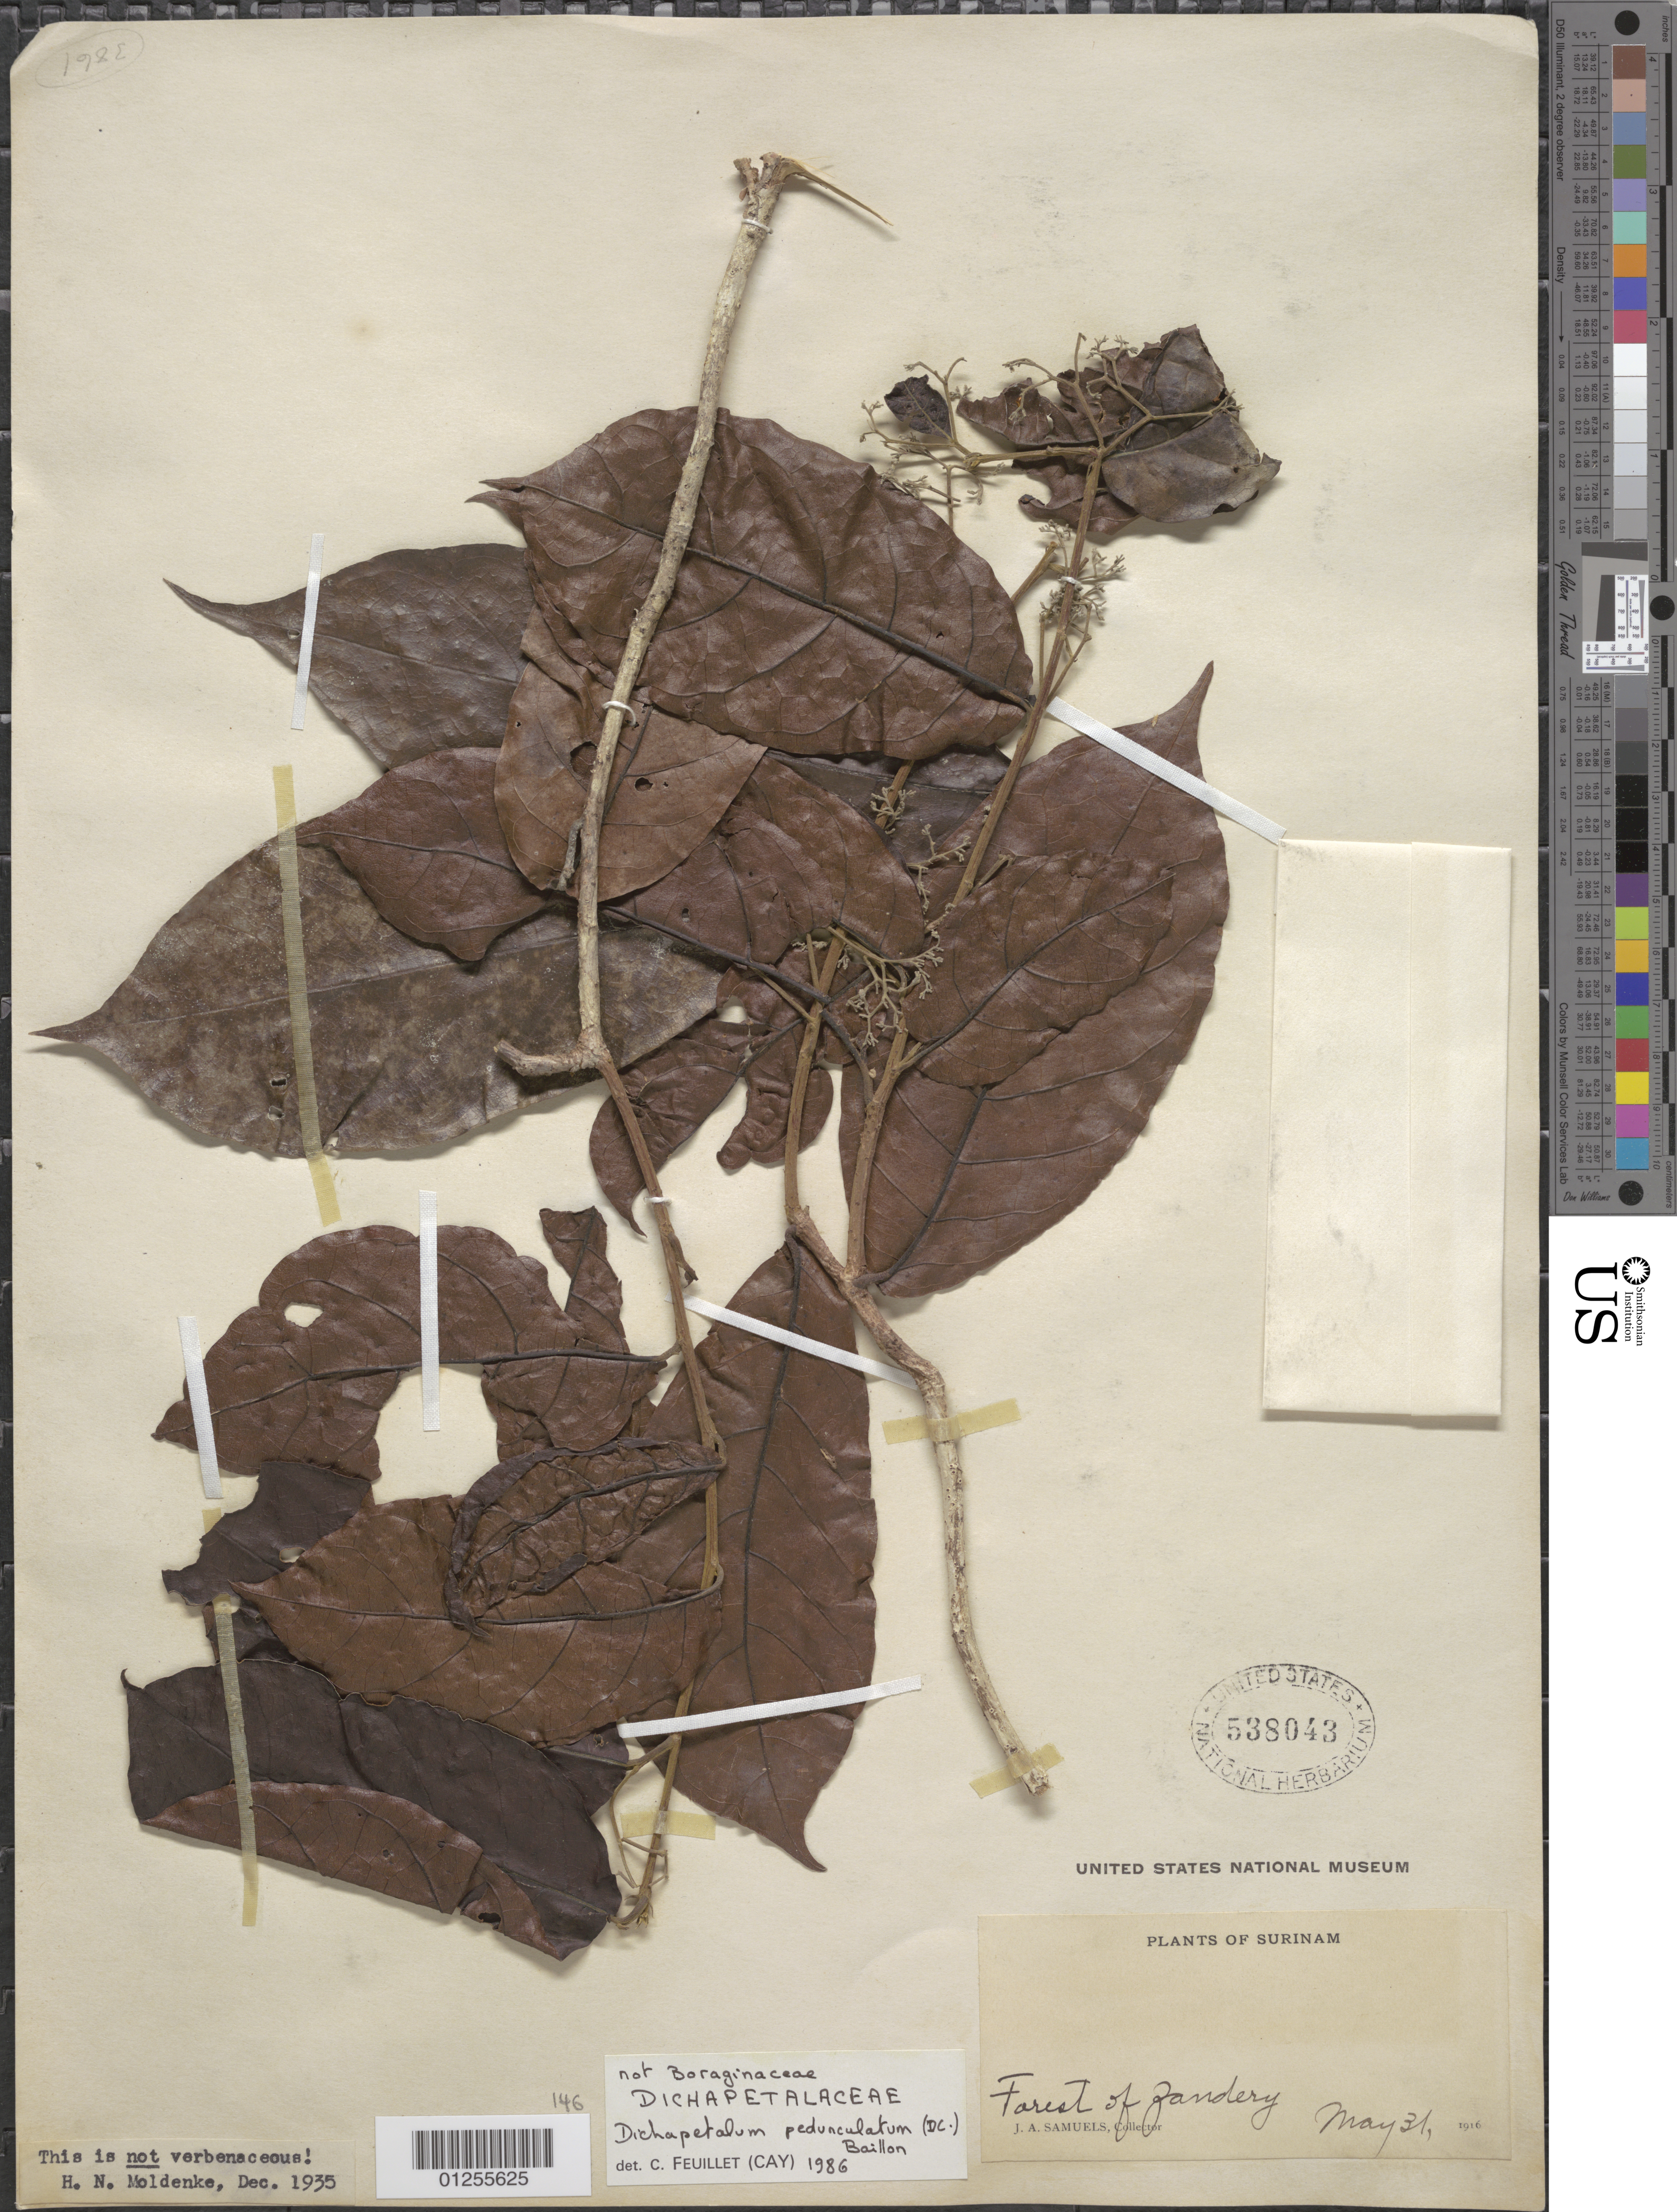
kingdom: Plantae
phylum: Tracheophyta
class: Magnoliopsida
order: Malpighiales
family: Dichapetalaceae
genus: Dichapetalum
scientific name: Dichapetalum pedunculatum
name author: (DC.) Baill.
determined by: Feuillet, C.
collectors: J. A. Samuels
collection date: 1916-05-31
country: Suriname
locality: Forest of Zandery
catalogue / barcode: US 538043